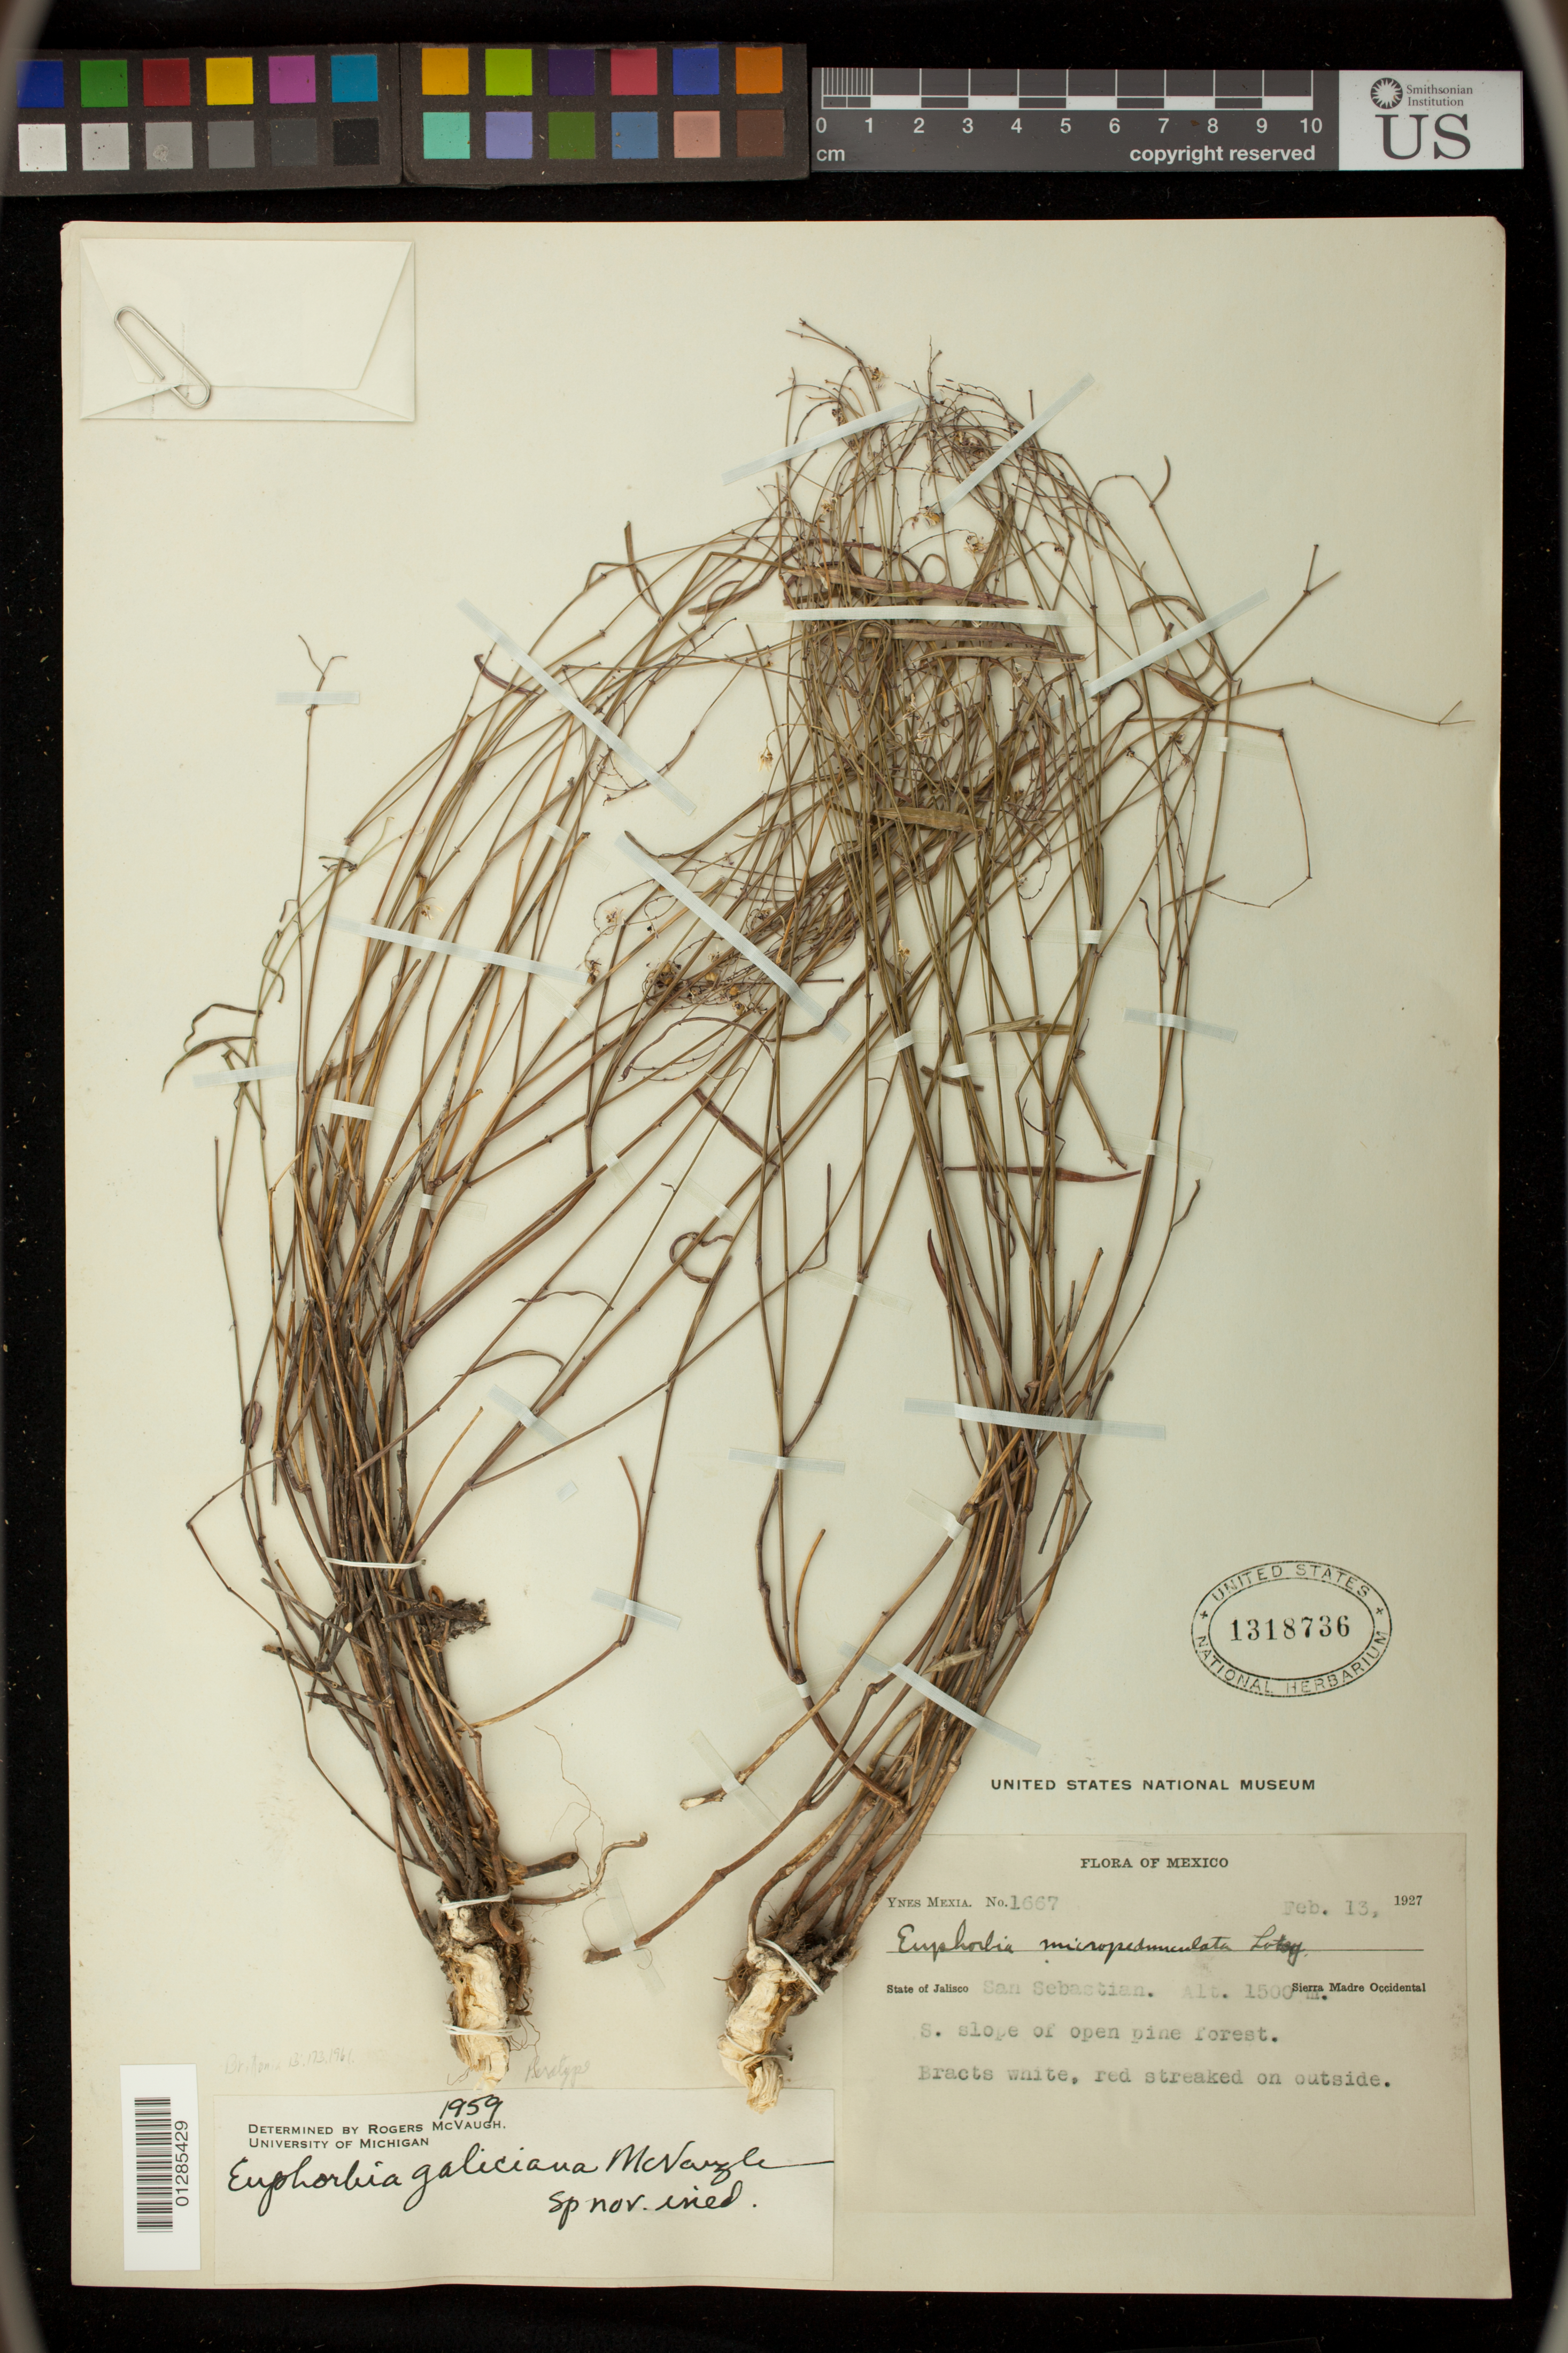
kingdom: Plantae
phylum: Tracheophyta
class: Magnoliopsida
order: Malpighiales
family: Euphorbiaceae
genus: Euphorbia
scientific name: Euphorbia graminea var. novogaliciana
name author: McVaugh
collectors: Y. Mexia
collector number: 1667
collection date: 1927-02-13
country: Mexico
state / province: Jalisco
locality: San Sebastian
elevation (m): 1500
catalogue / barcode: US 1318736